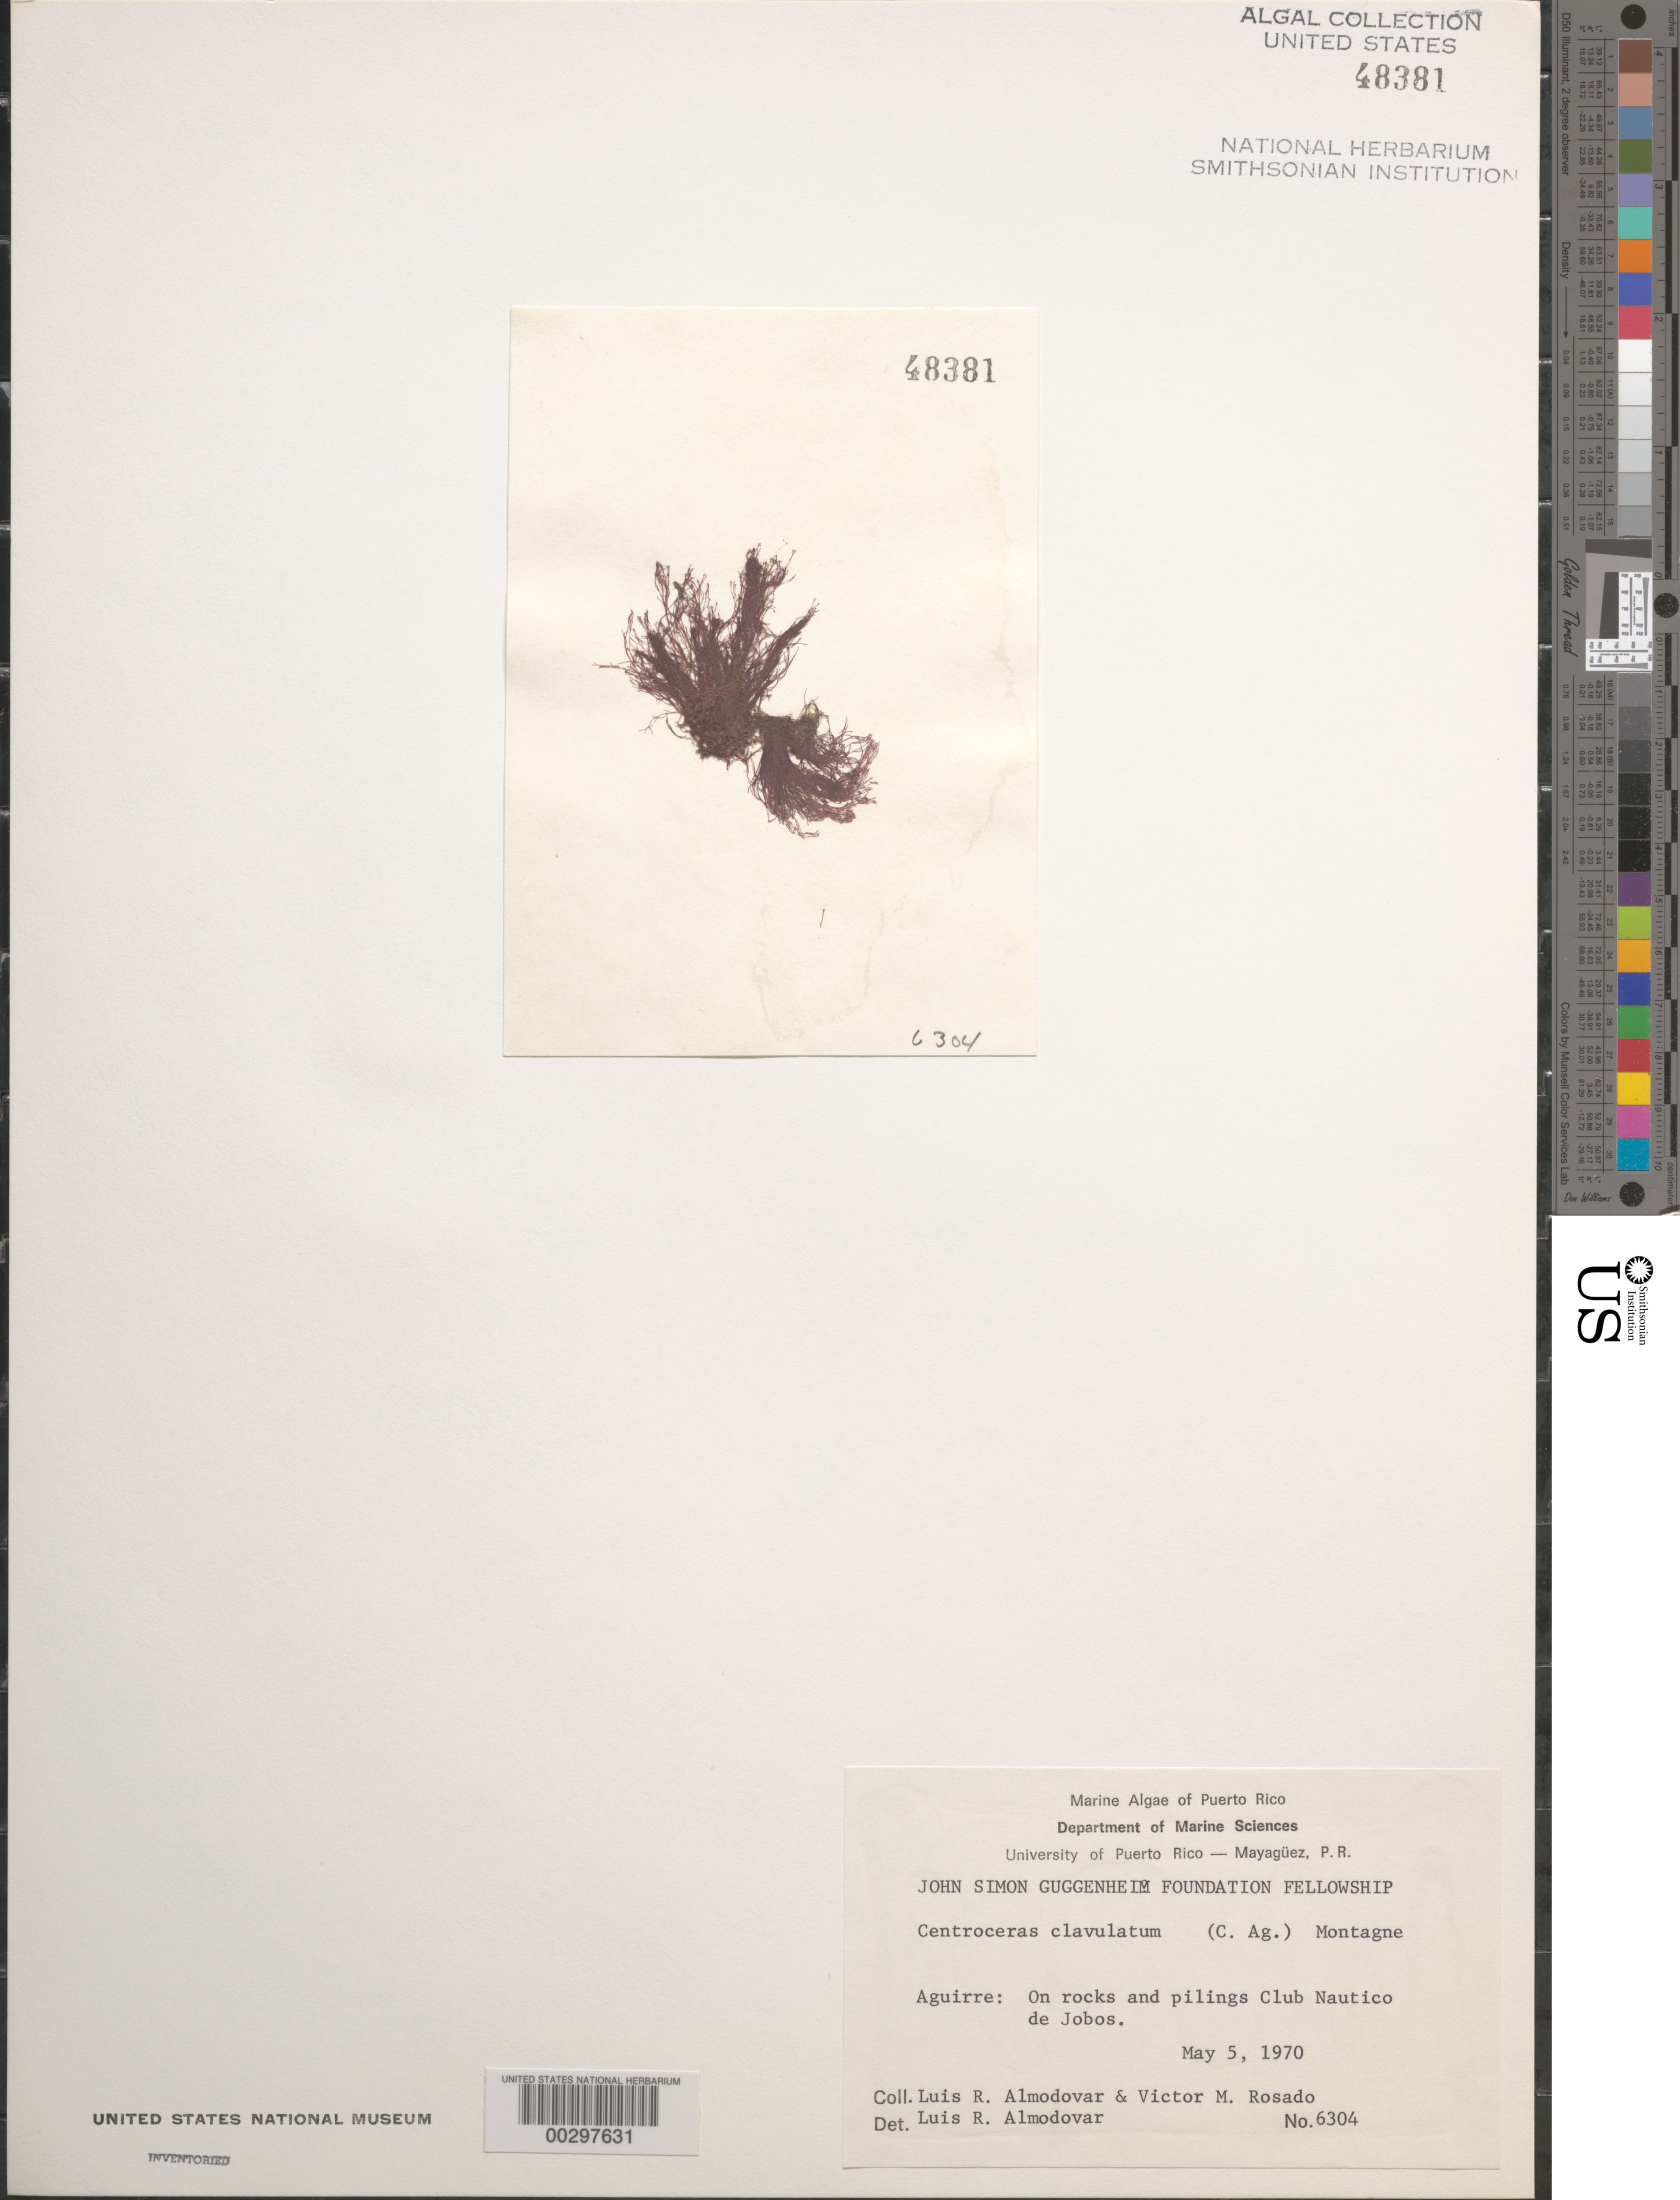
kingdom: Plantae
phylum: Rhodophyta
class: Florideophyceae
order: Ceramiales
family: Ceramiaceae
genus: Centroceras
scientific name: Centroceras clavulatum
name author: (C. Agardh) Mont.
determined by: Almodovar, L. R.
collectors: L. Almodovar & V. Rosado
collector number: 6304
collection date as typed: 05 May 1970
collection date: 1970-05-05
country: Puerto Rico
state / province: Guayama / Salinas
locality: Aguirre, Club Nautico de Jobos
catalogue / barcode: US 48381